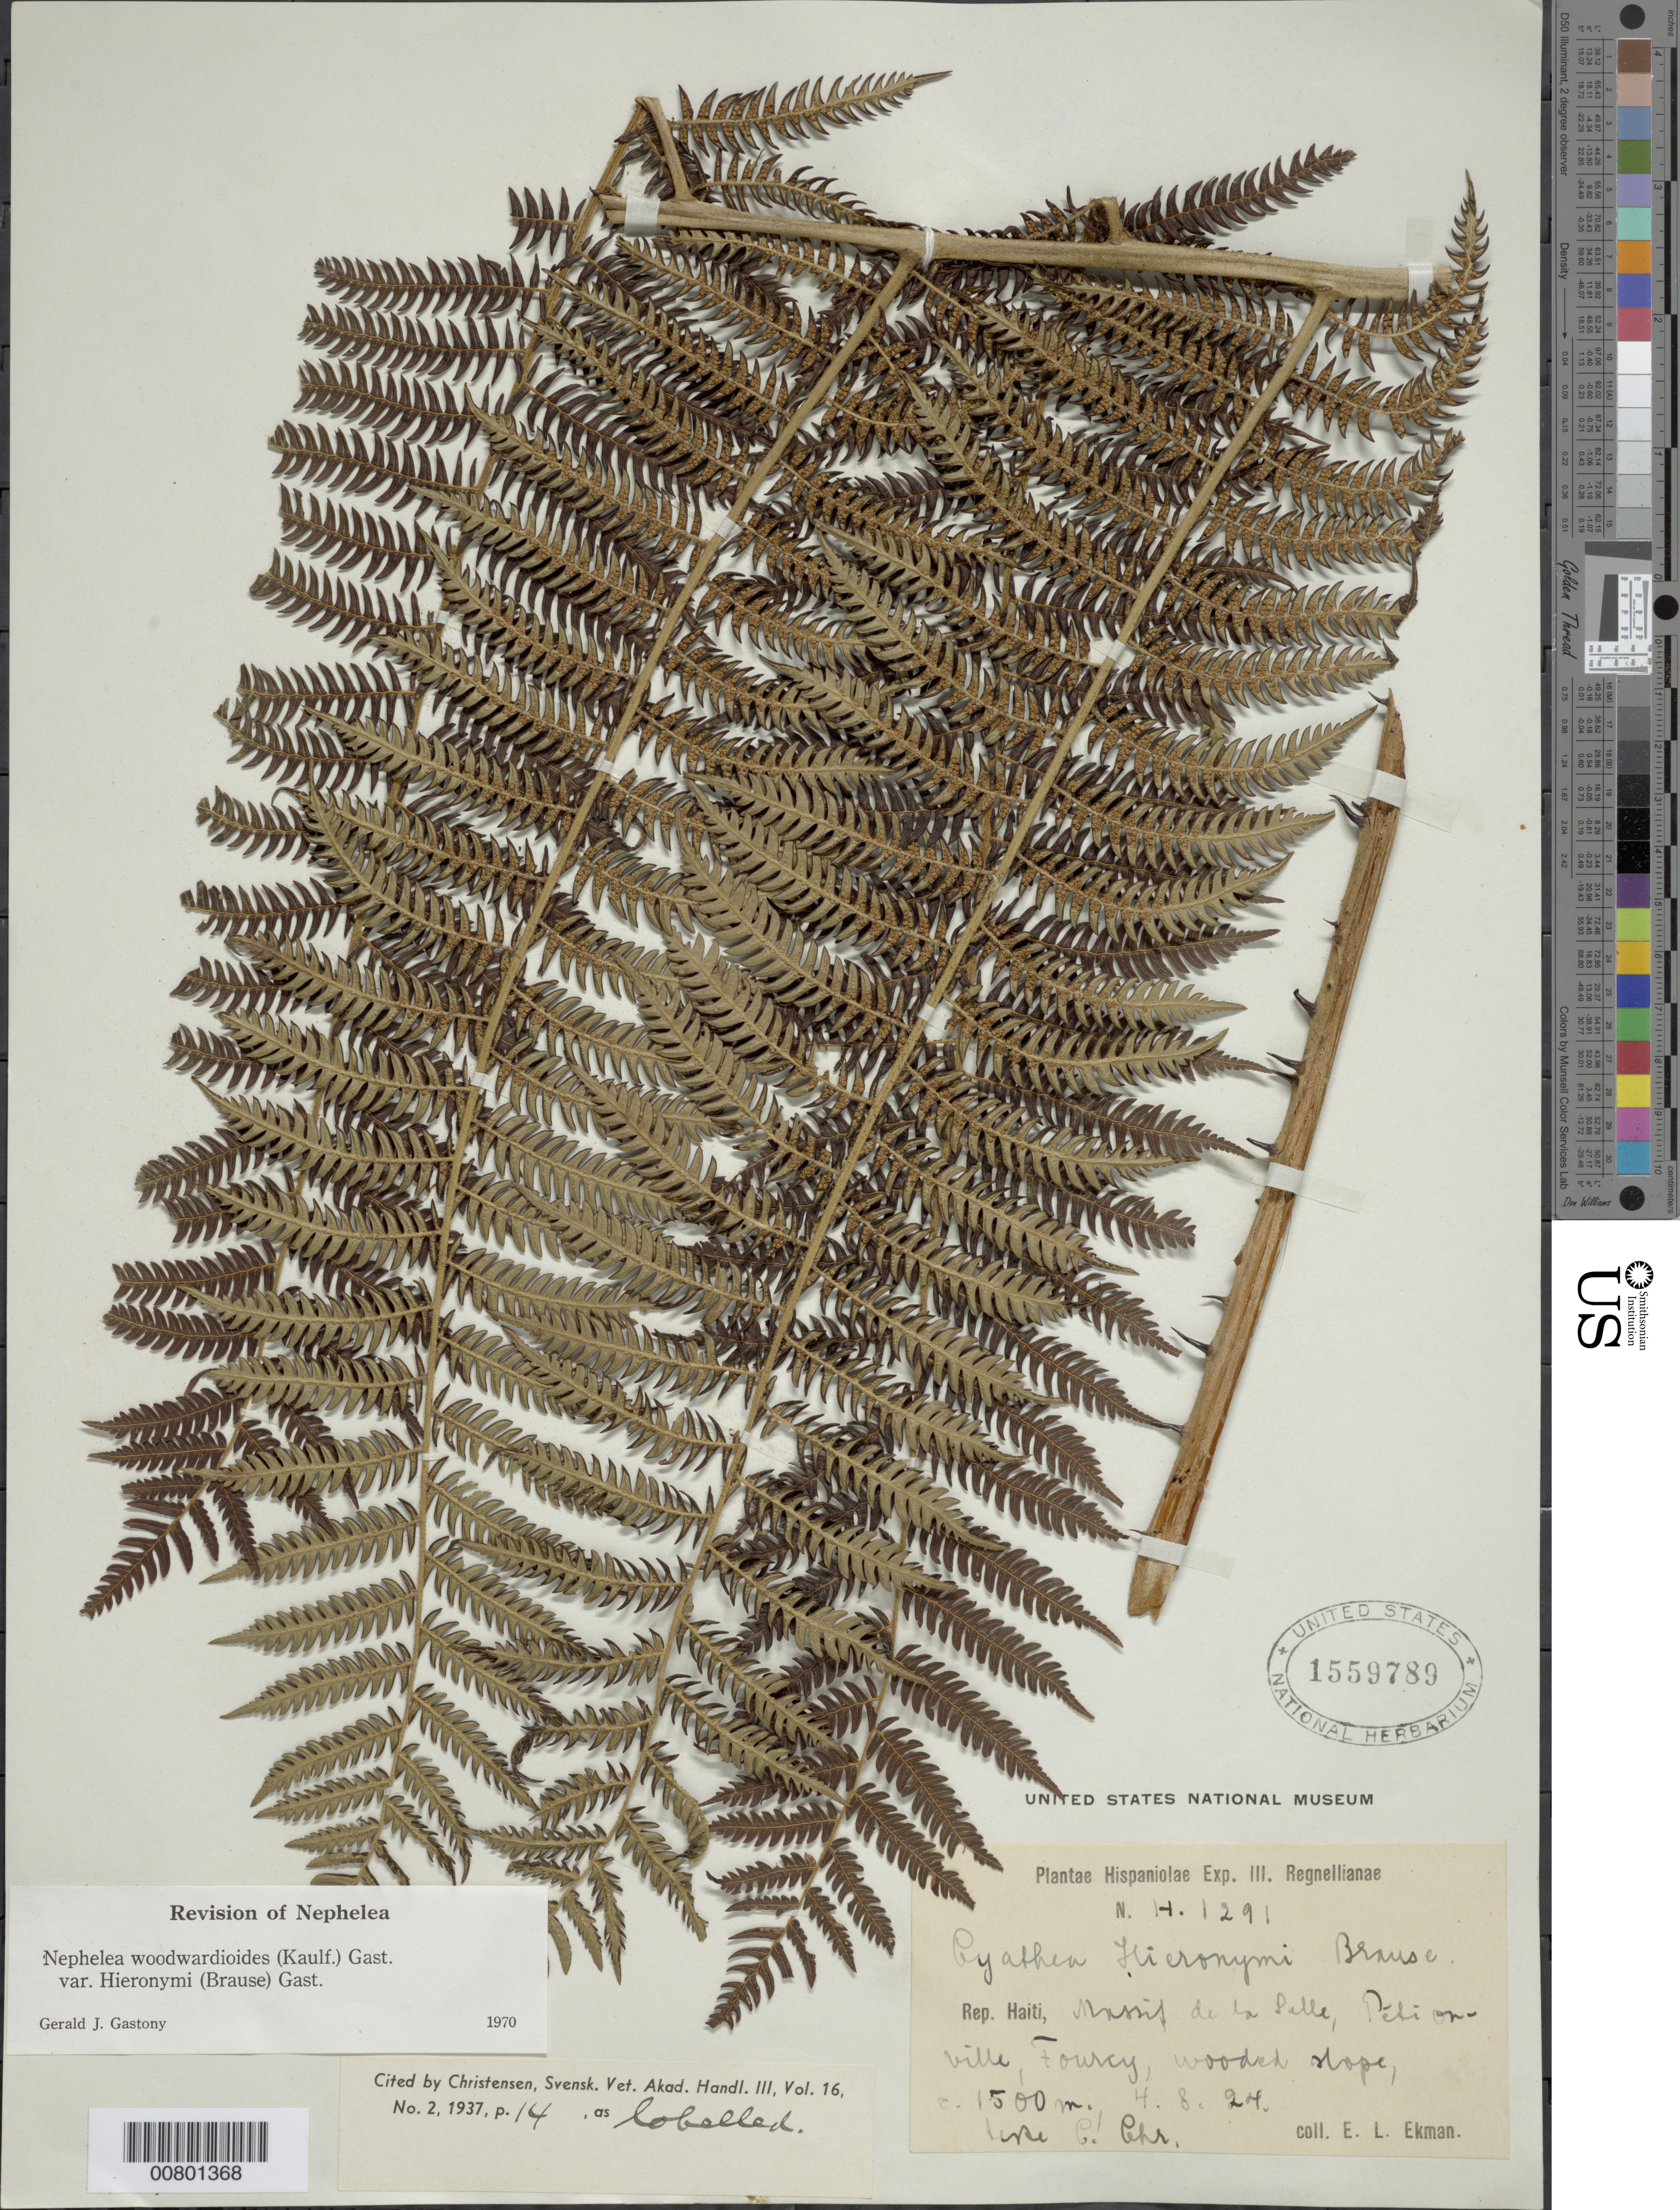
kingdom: Plantae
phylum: Tracheophyta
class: Polypodiopsida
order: Cyatheales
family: Cyatheaceae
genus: Alsophila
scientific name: Alsophila woodwardioides var. hieronymii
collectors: E. L. Ekman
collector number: H 1291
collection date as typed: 04 Aug 1925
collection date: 1925-08-04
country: Haiti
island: Hispaniola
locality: Massif de la Selle, Pétionville, Fourcy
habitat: Wooded slope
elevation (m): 1500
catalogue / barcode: US 1559789